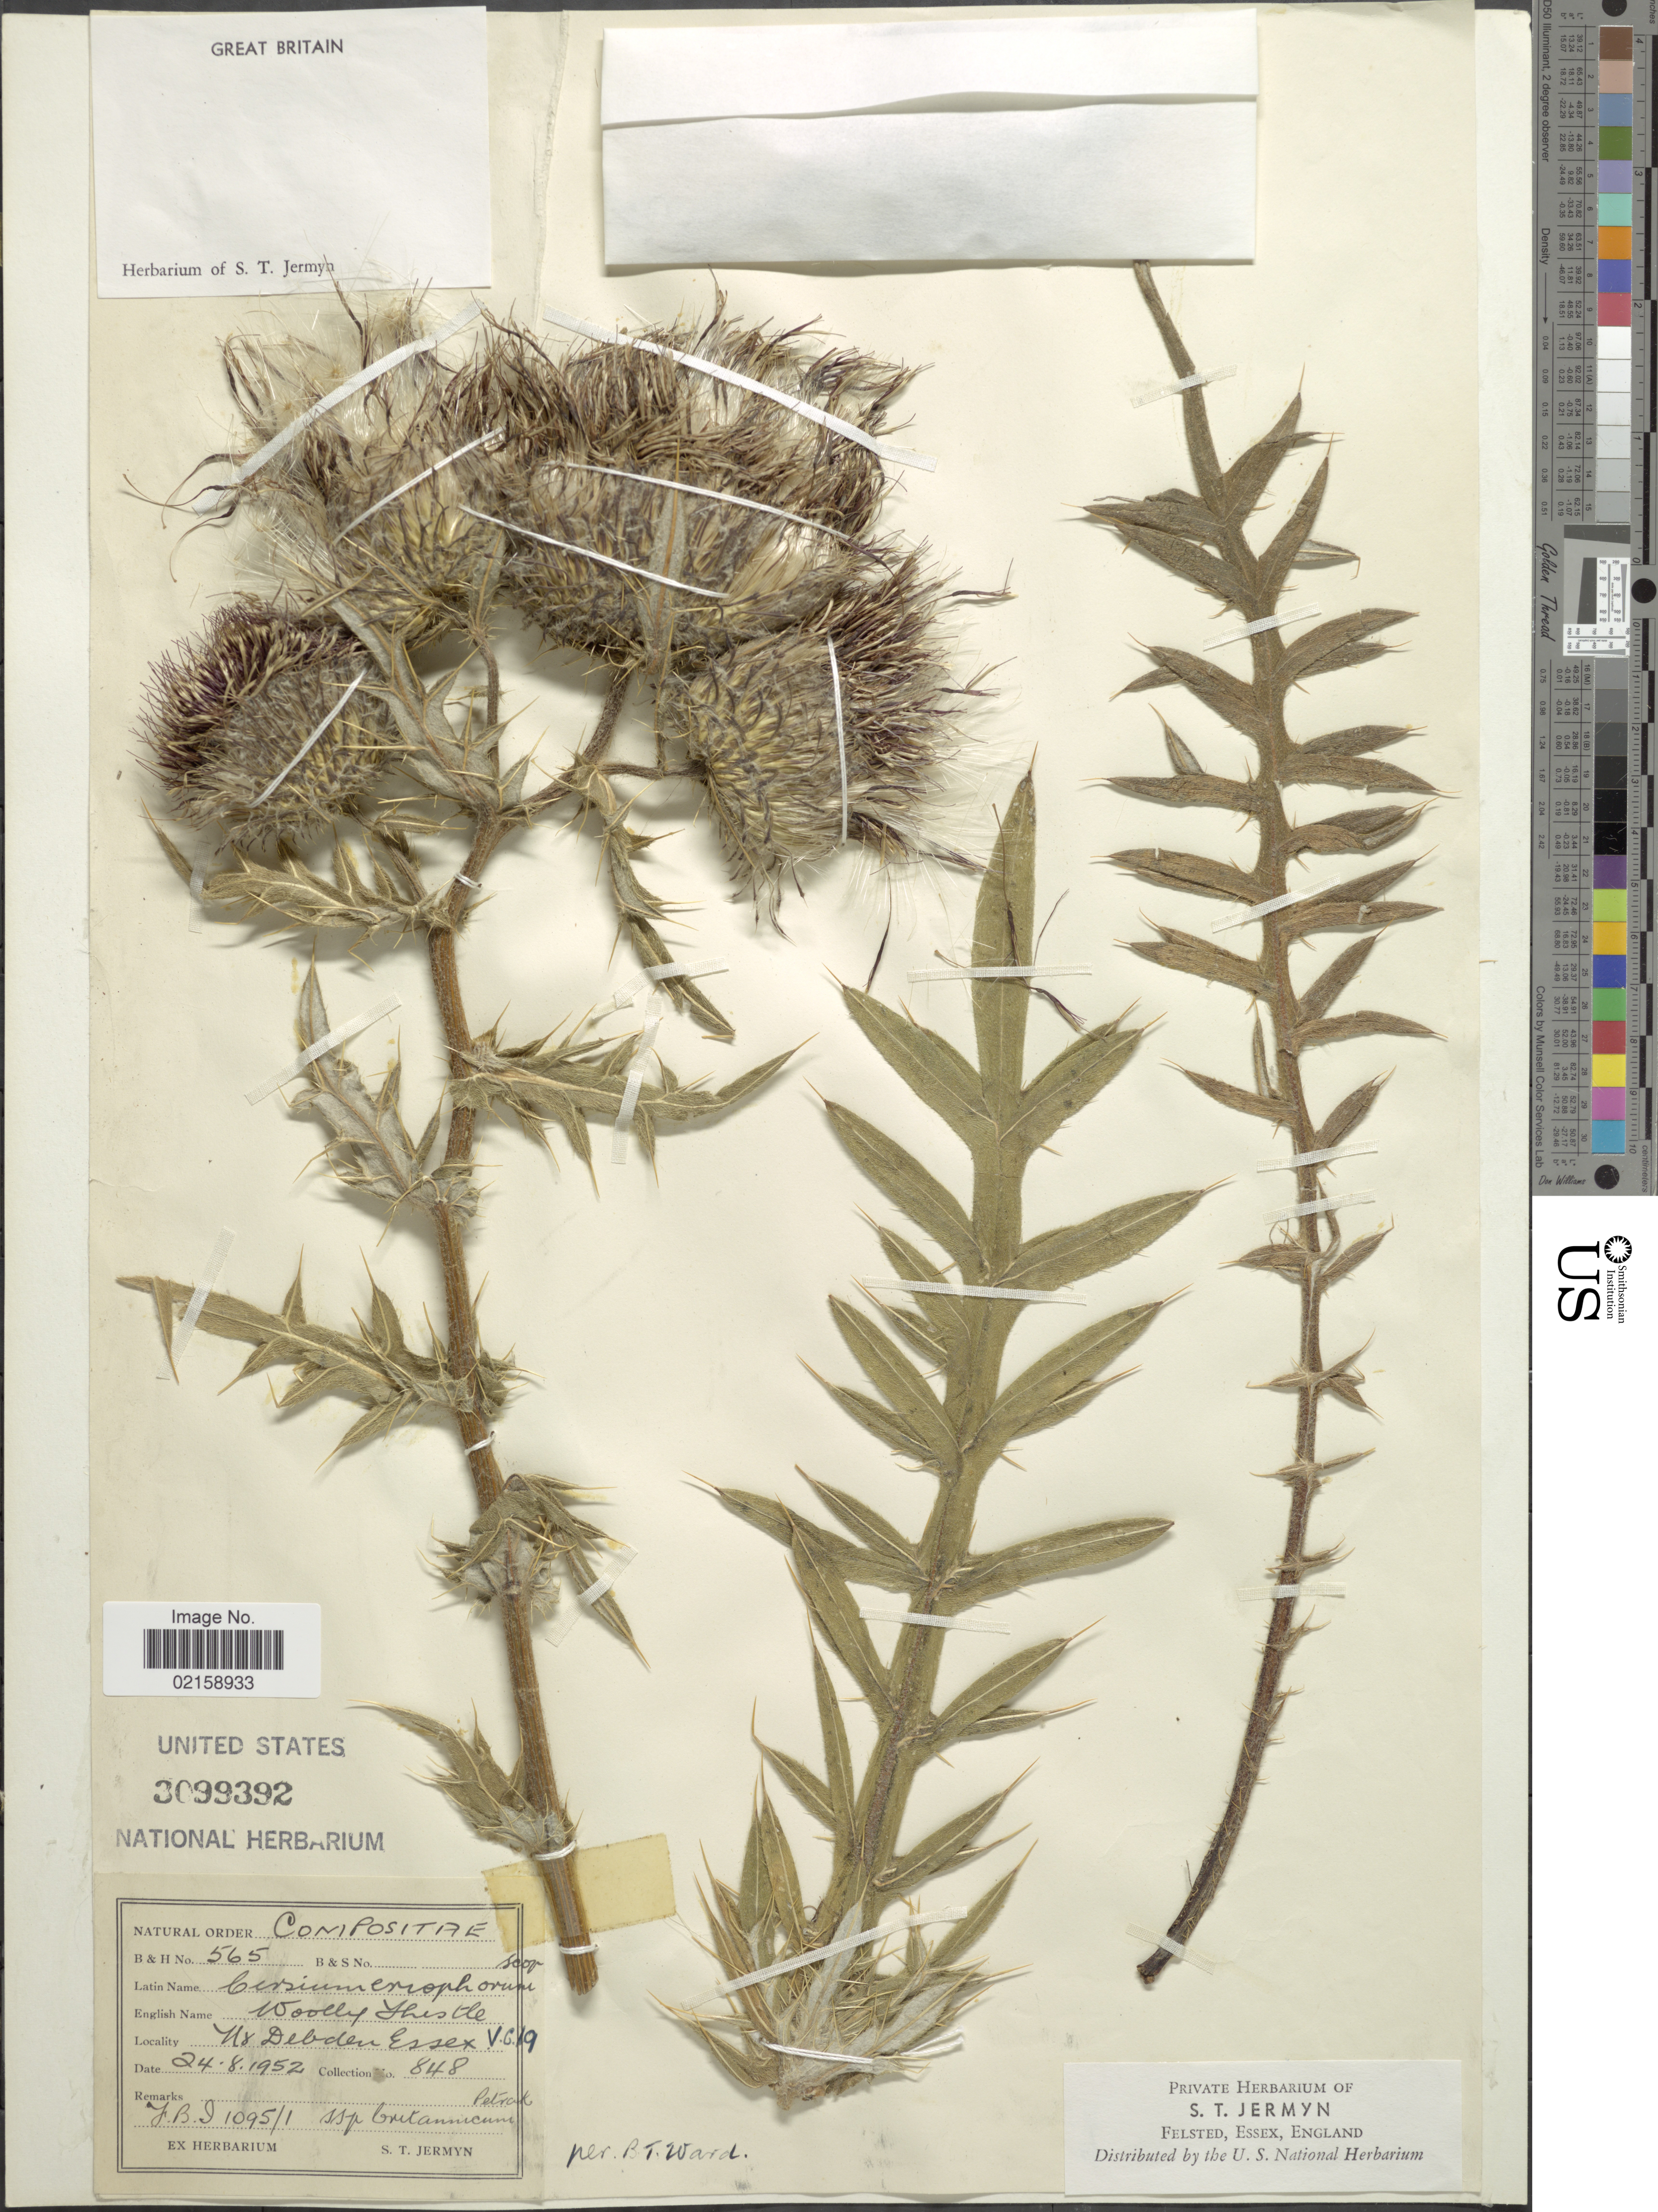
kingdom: Plantae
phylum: Tracheophyta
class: Magnoliopsida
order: Asterales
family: Asteraceae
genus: Cirsium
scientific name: Cirsium eriophorum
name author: (L.) Scop.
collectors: S. Jermyn (herbarium)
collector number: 848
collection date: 1952-08-24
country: United Kingdom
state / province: England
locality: H8 Debden Essex V.G. 19.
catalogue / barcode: US 3099392